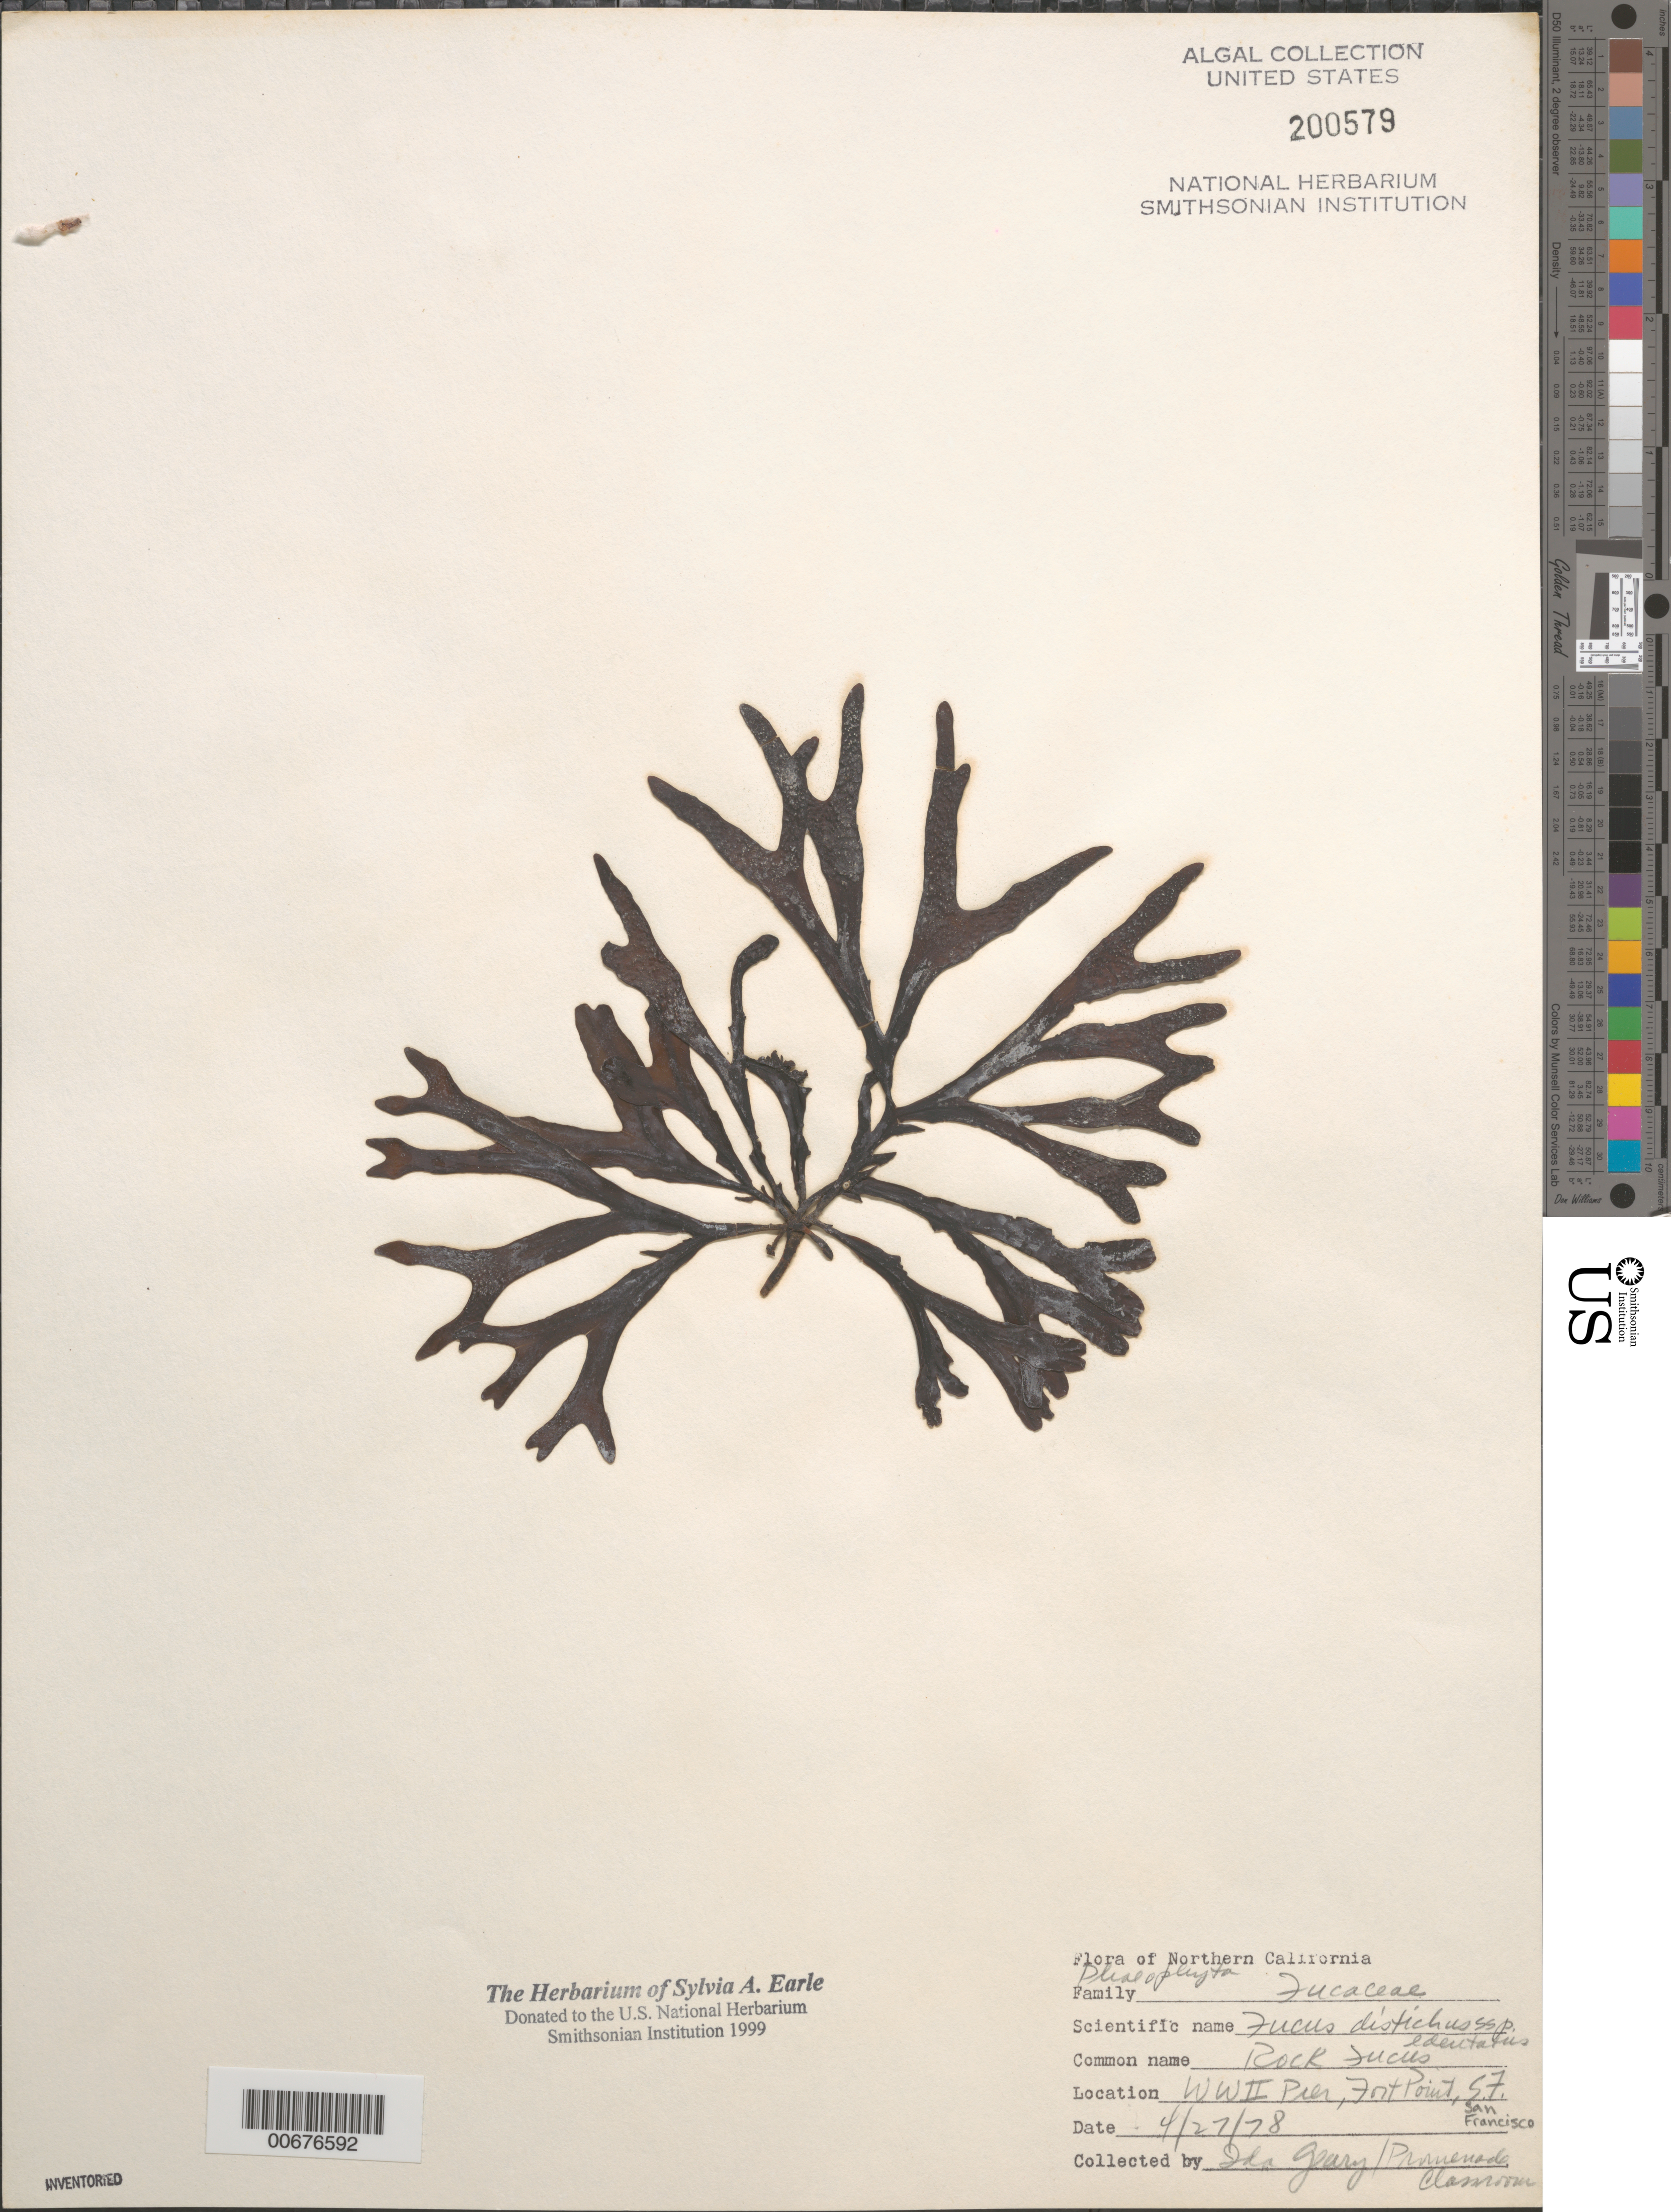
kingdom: Chromista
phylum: Ochrophyta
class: Phaeophyceae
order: Fucales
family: Fucaceae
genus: Fucus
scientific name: Fucus distichus subsp. edentatus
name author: (Bach. Pyl.) H.T. Powell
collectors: I. Geary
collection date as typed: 27 Apr 1978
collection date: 1978-04-27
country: United States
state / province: California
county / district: San Francisco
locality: San Francisco, Fort Point, World War II Pier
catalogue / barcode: US 200579